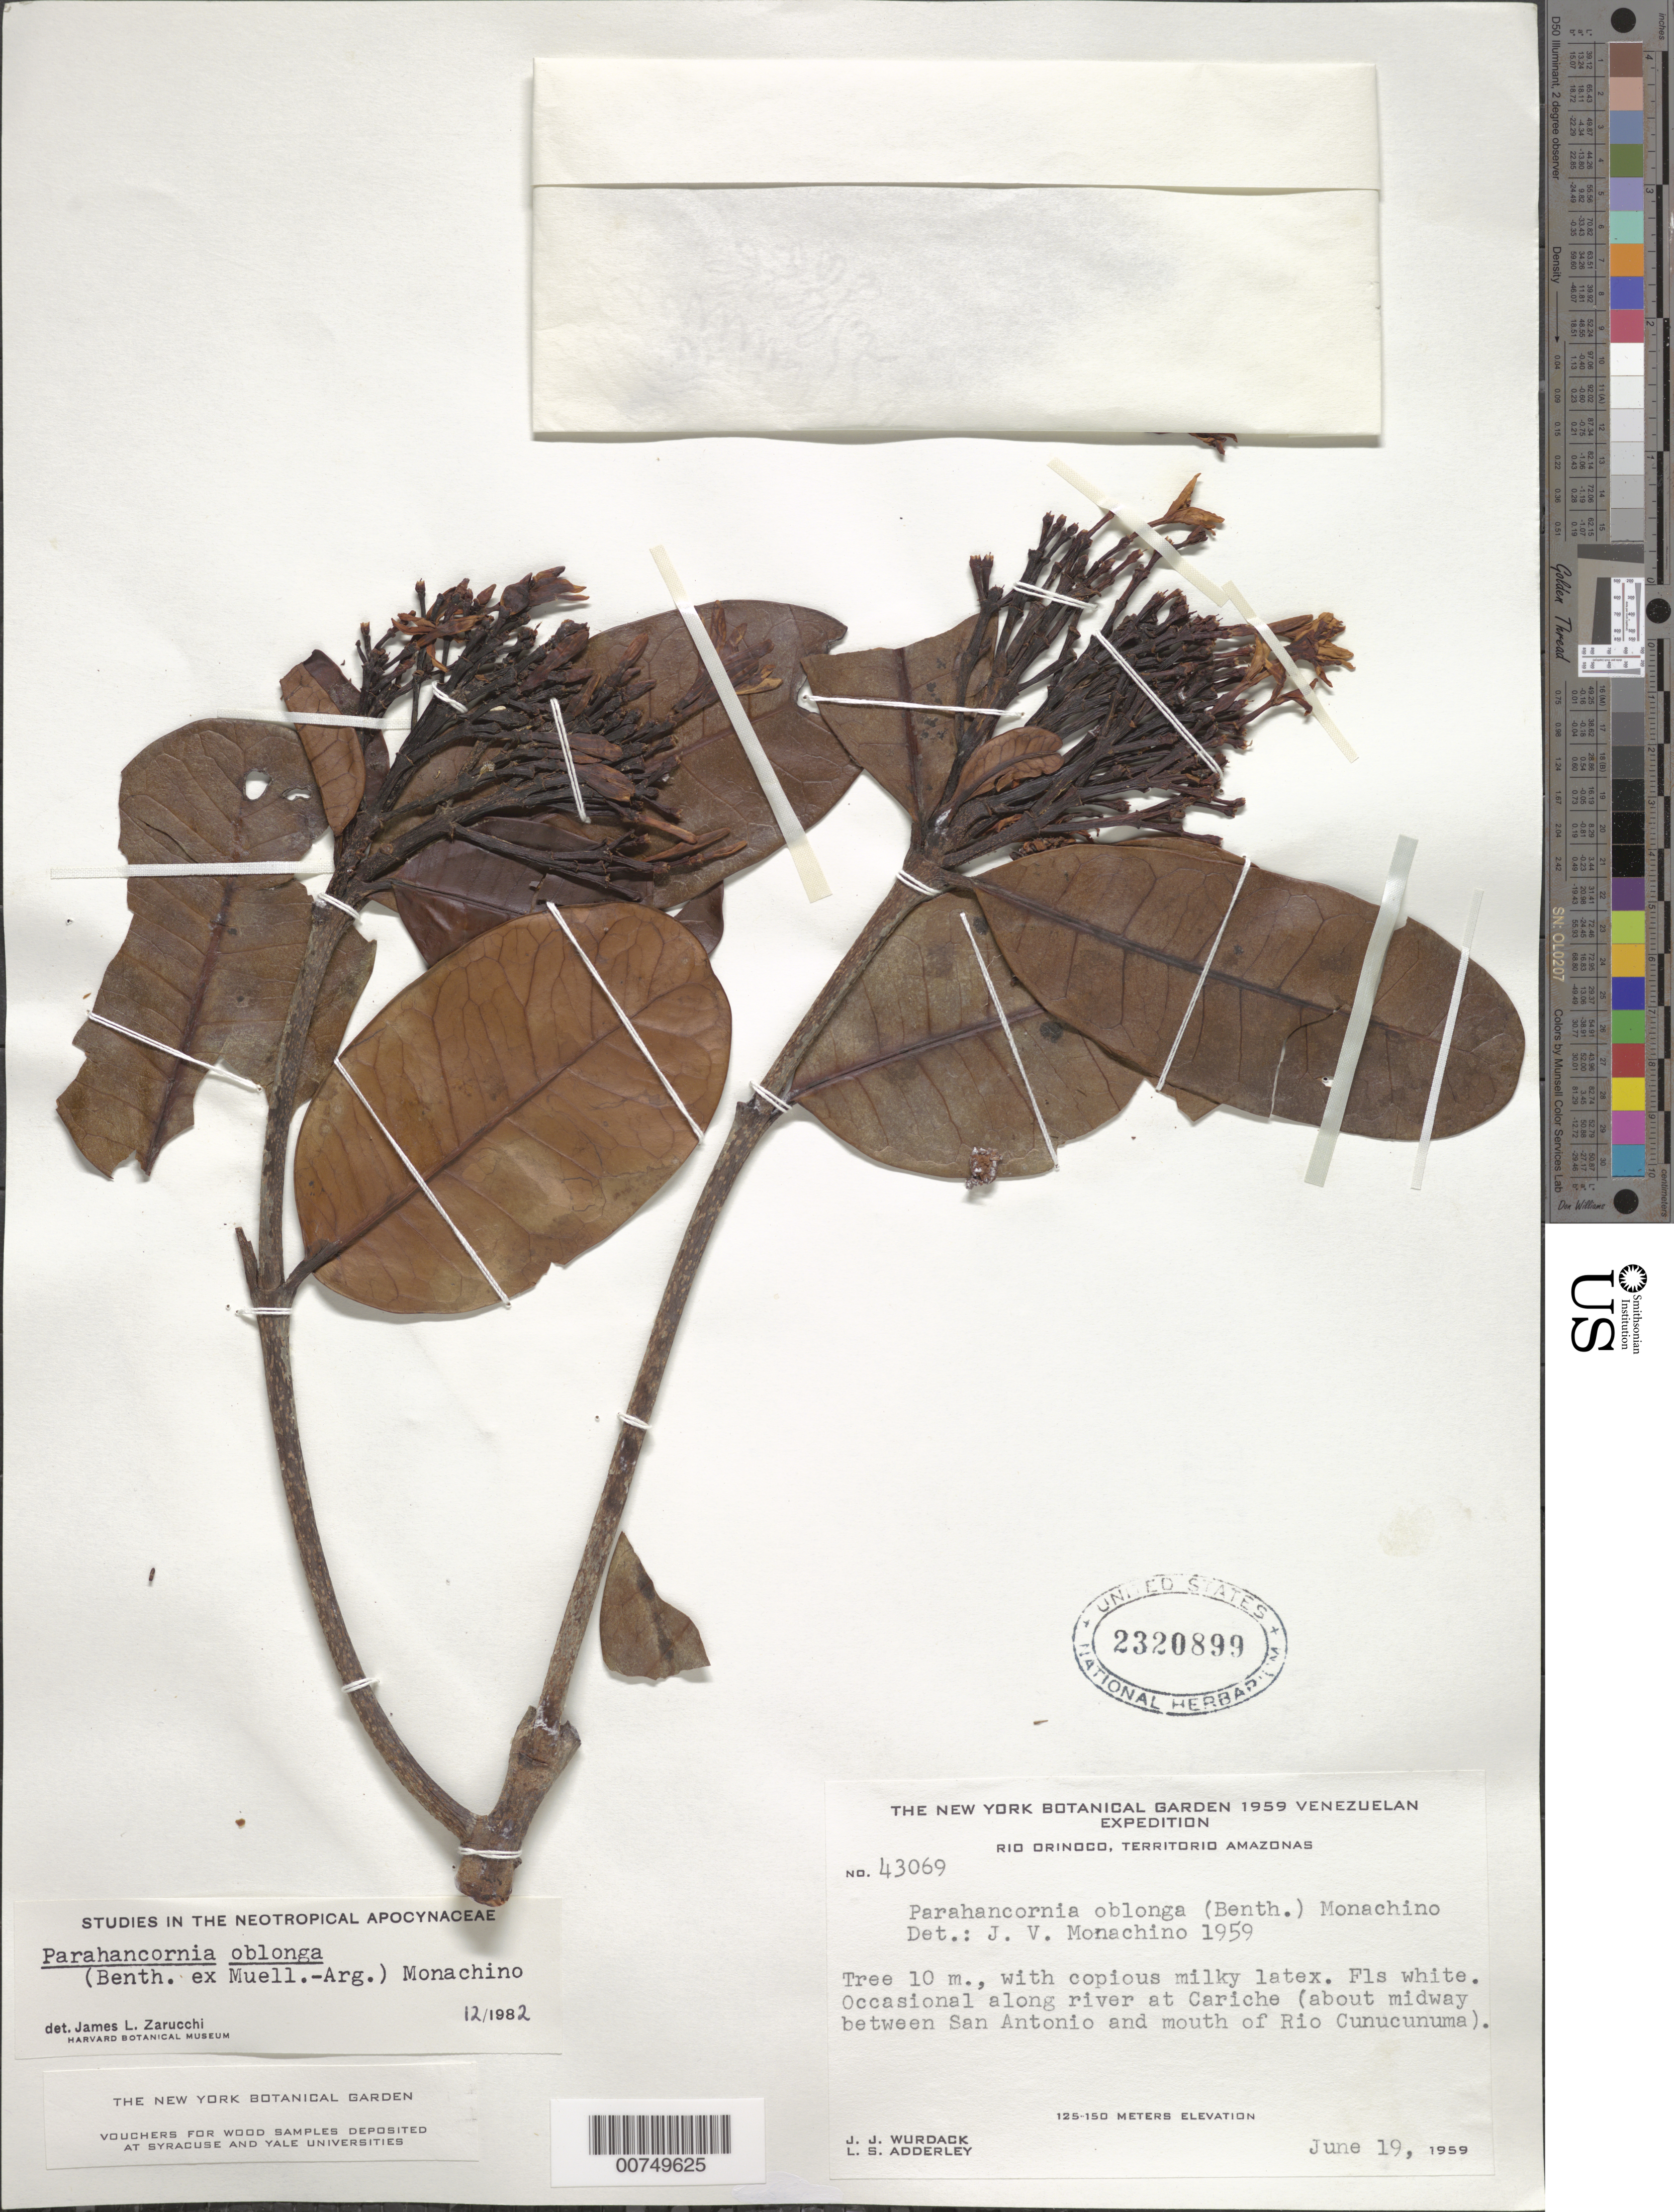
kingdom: Plantae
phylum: Tracheophyta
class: Magnoliopsida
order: Gentianales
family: Apocynaceae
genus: Parahancornia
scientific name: Parahancornia oblonga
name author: (Benth. ex Müll. Arg.) Monach.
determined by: Zarucchi, J. L.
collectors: J. J. Wurdack & L. S. Adderley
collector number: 43069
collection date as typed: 19-Jun-59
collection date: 1959-06-19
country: Venezuela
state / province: Amazonas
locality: Cariche, Río Orinoco, midway between San Antonio and mouth of Río Cunucunuma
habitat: Along river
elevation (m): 125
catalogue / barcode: US 2320899